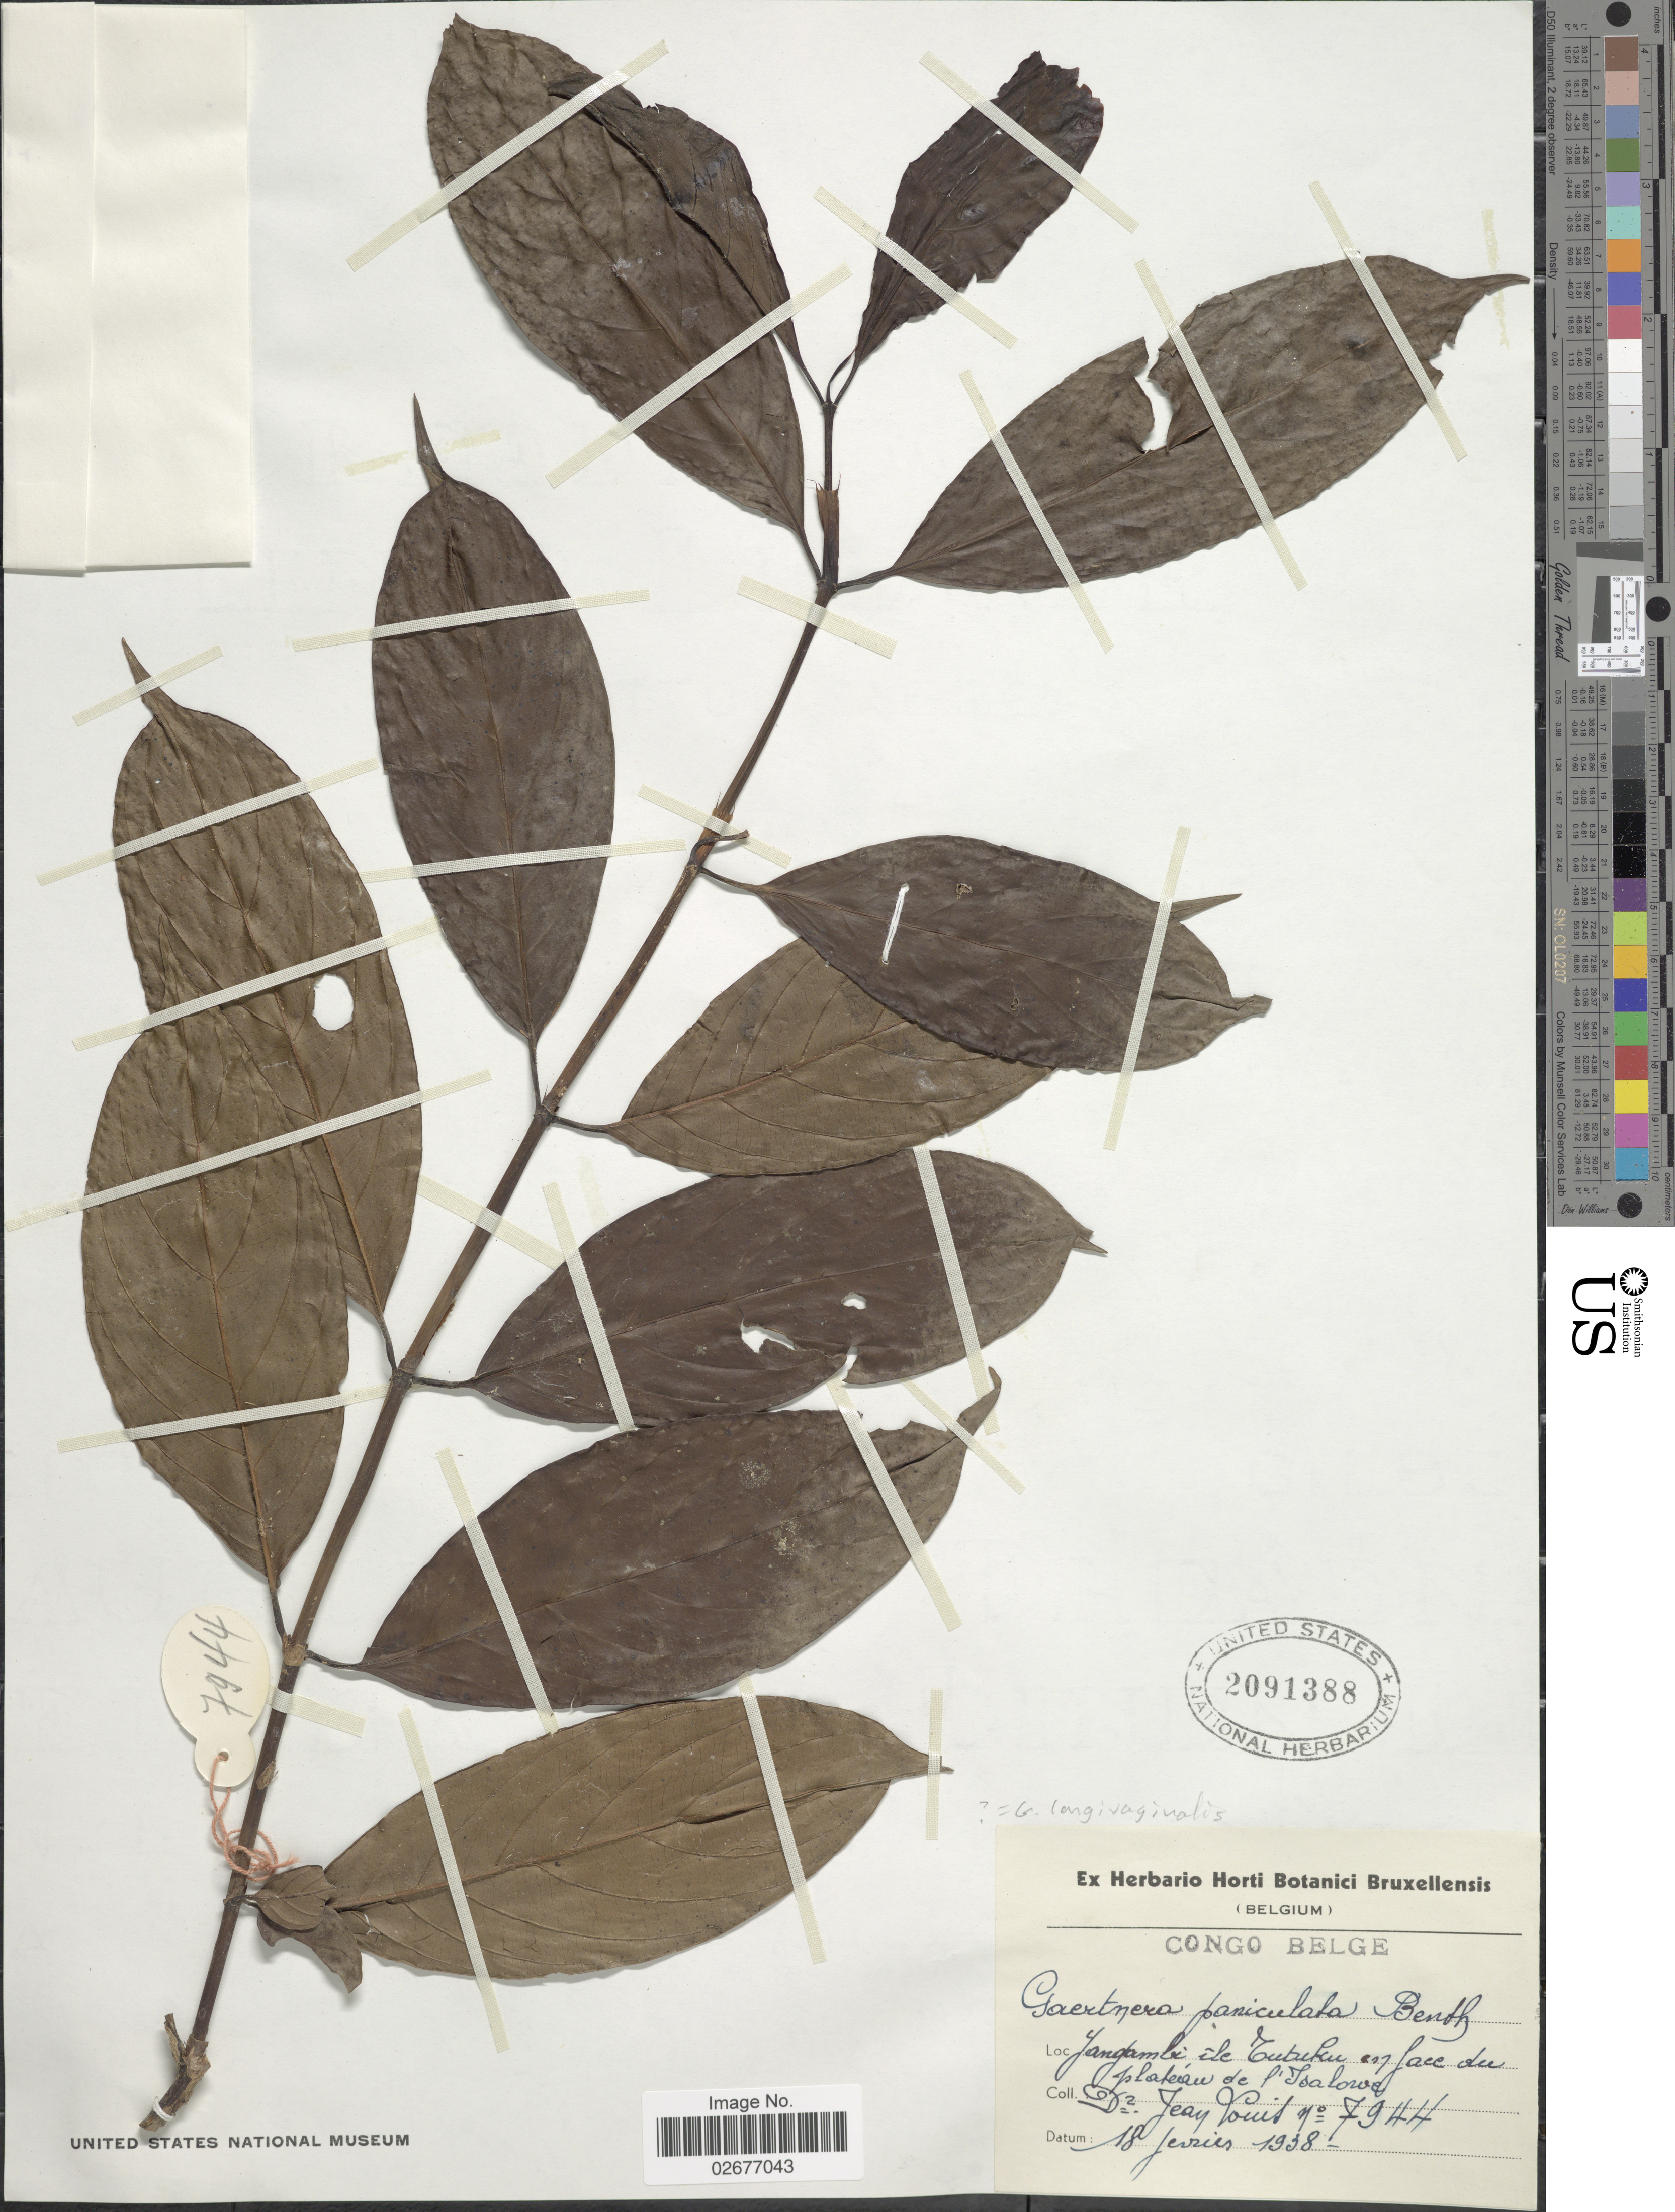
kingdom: Plantae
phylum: Tracheophyta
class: Magnoliopsida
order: Gentianales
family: Rubiaceae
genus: Gaertnera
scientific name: Gaertnera paniculata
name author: Benth.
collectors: J. Louis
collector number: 7944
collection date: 1938-02-18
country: Congo, Democratic Republic of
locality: Yangambi ile Tubuku en face du plateau de l' Isalowe, Congo Belge.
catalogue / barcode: US 2091388